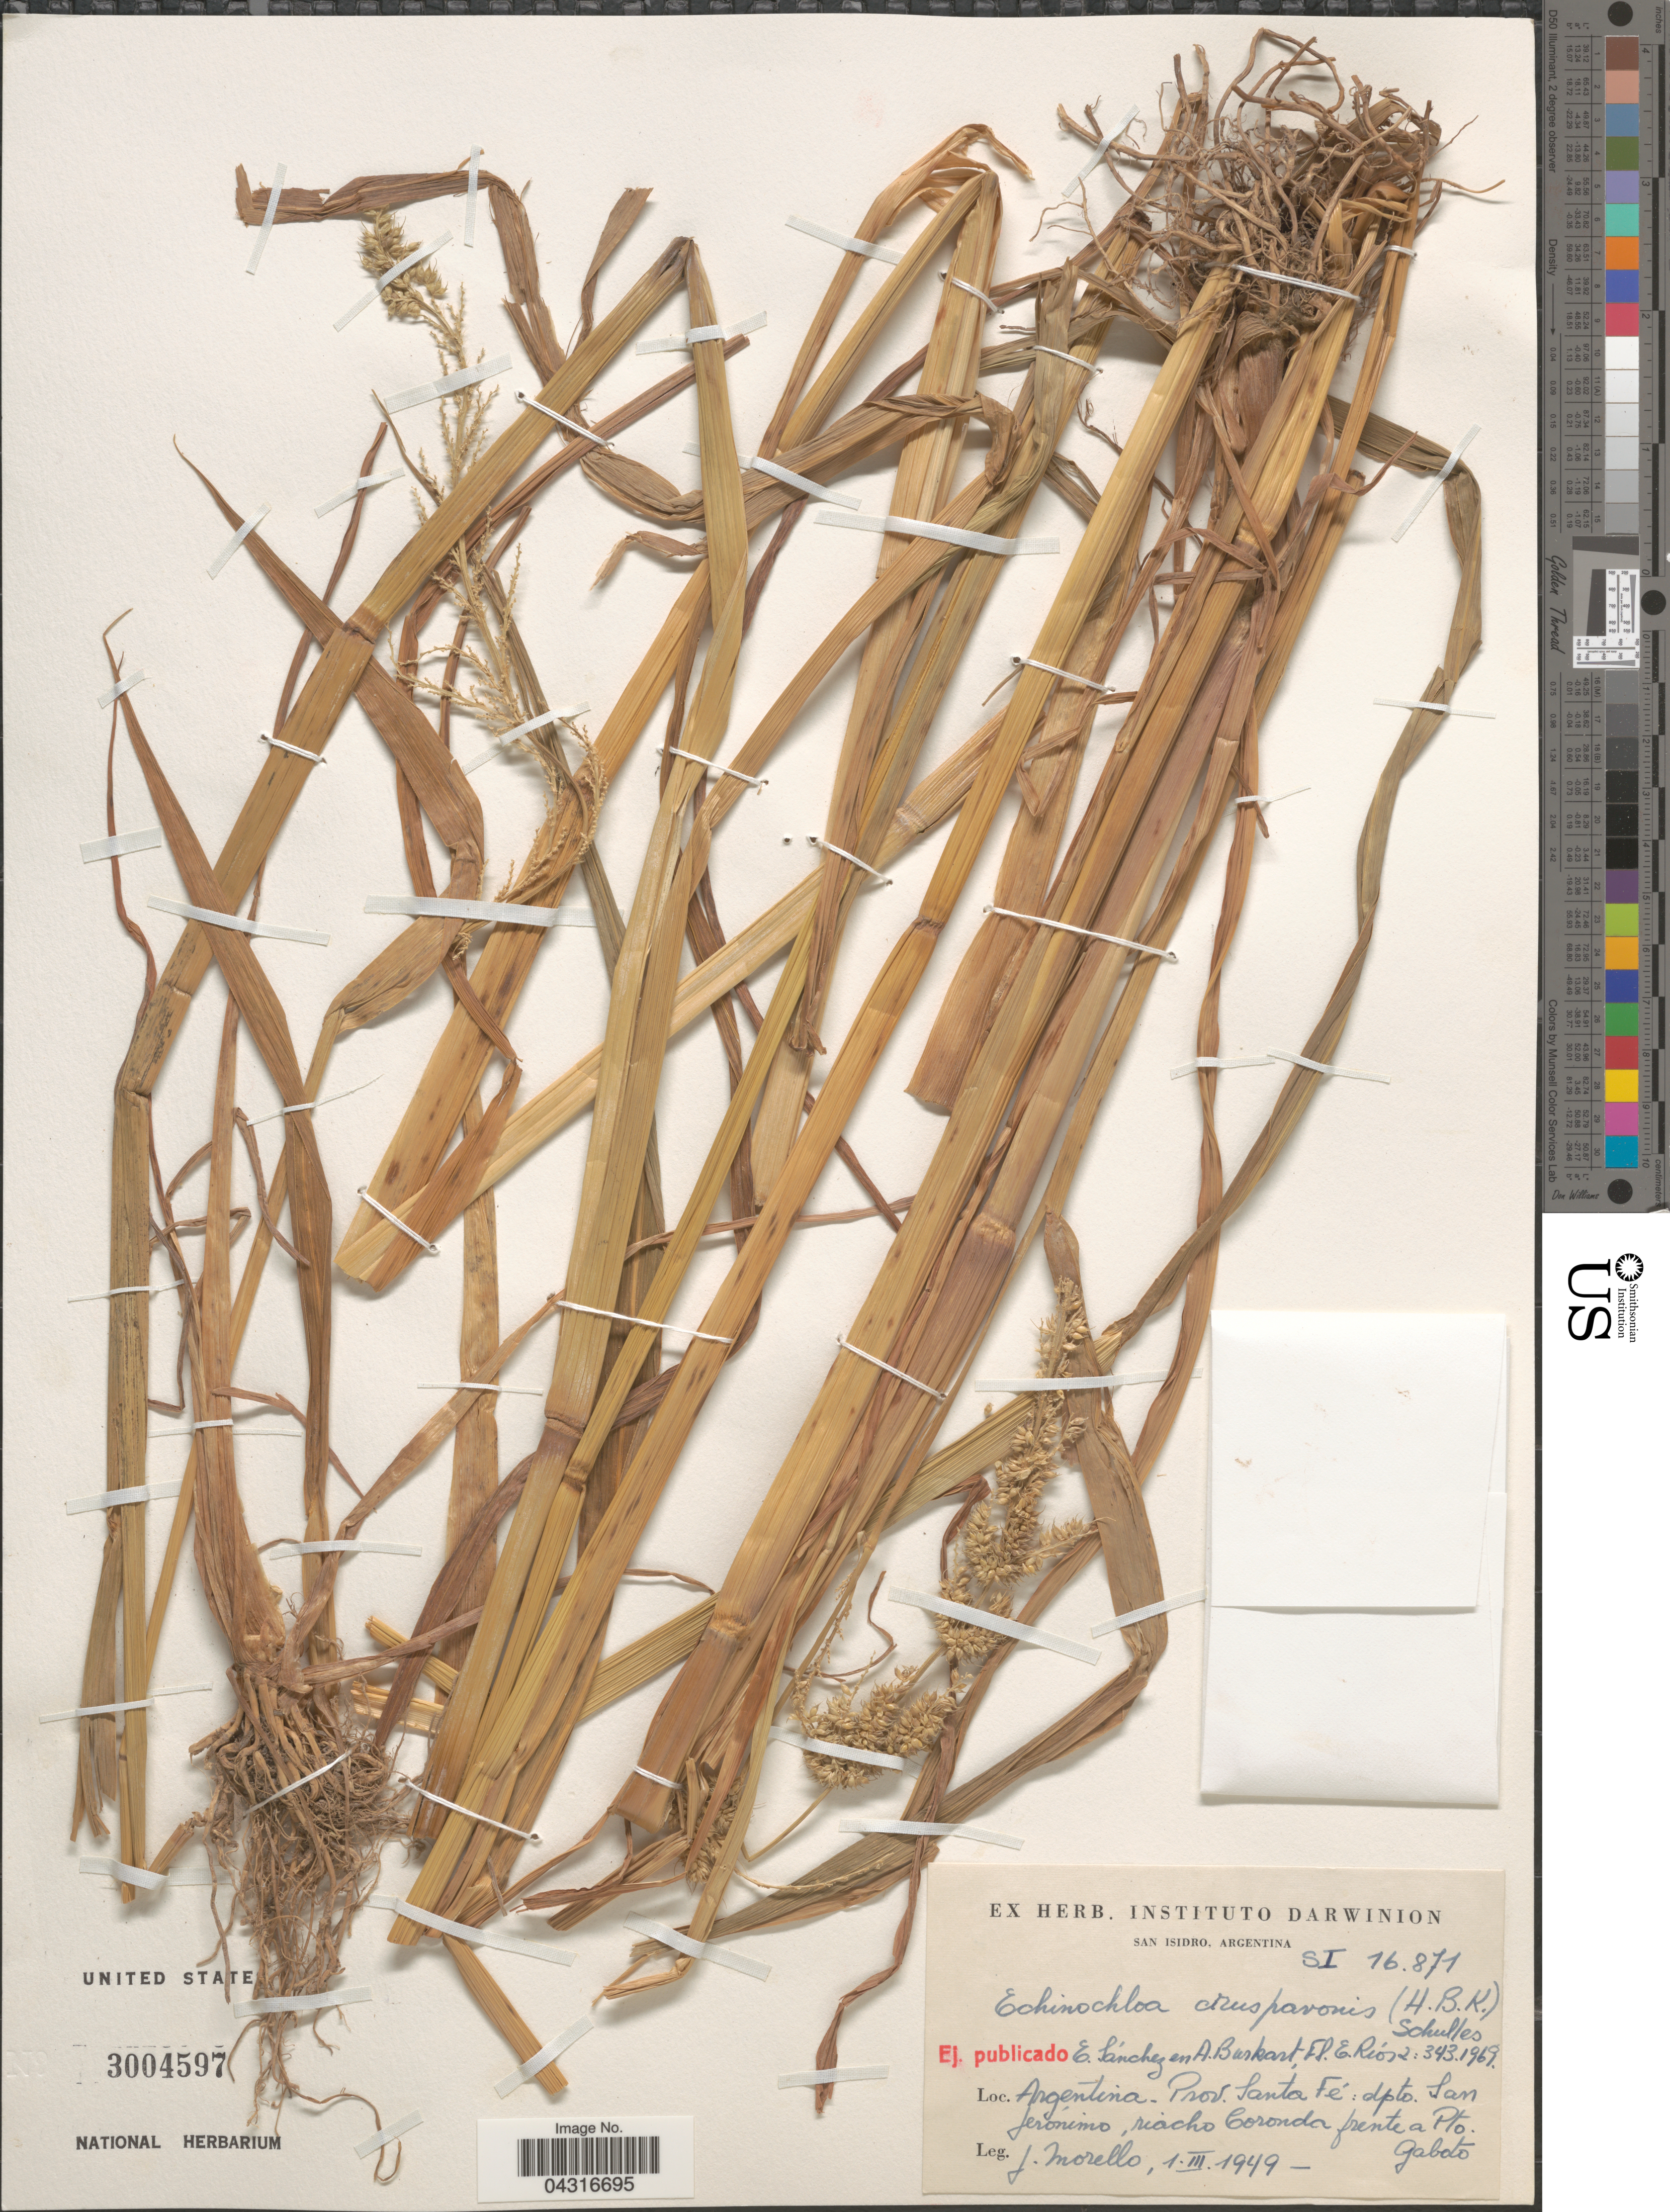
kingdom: Plantae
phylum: Tracheophyta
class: Liliopsida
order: Poales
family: Poaceae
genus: Echinochloa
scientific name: Echinochloa crus-pavonis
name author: (Kunth) Schult.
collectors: J. Morello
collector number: SI16871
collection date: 1949-03-01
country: Argentina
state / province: Santa Fe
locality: Dpto. San Jerónimo, riacho Coronda frente a Pto. Gabato.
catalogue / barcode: US 3004597